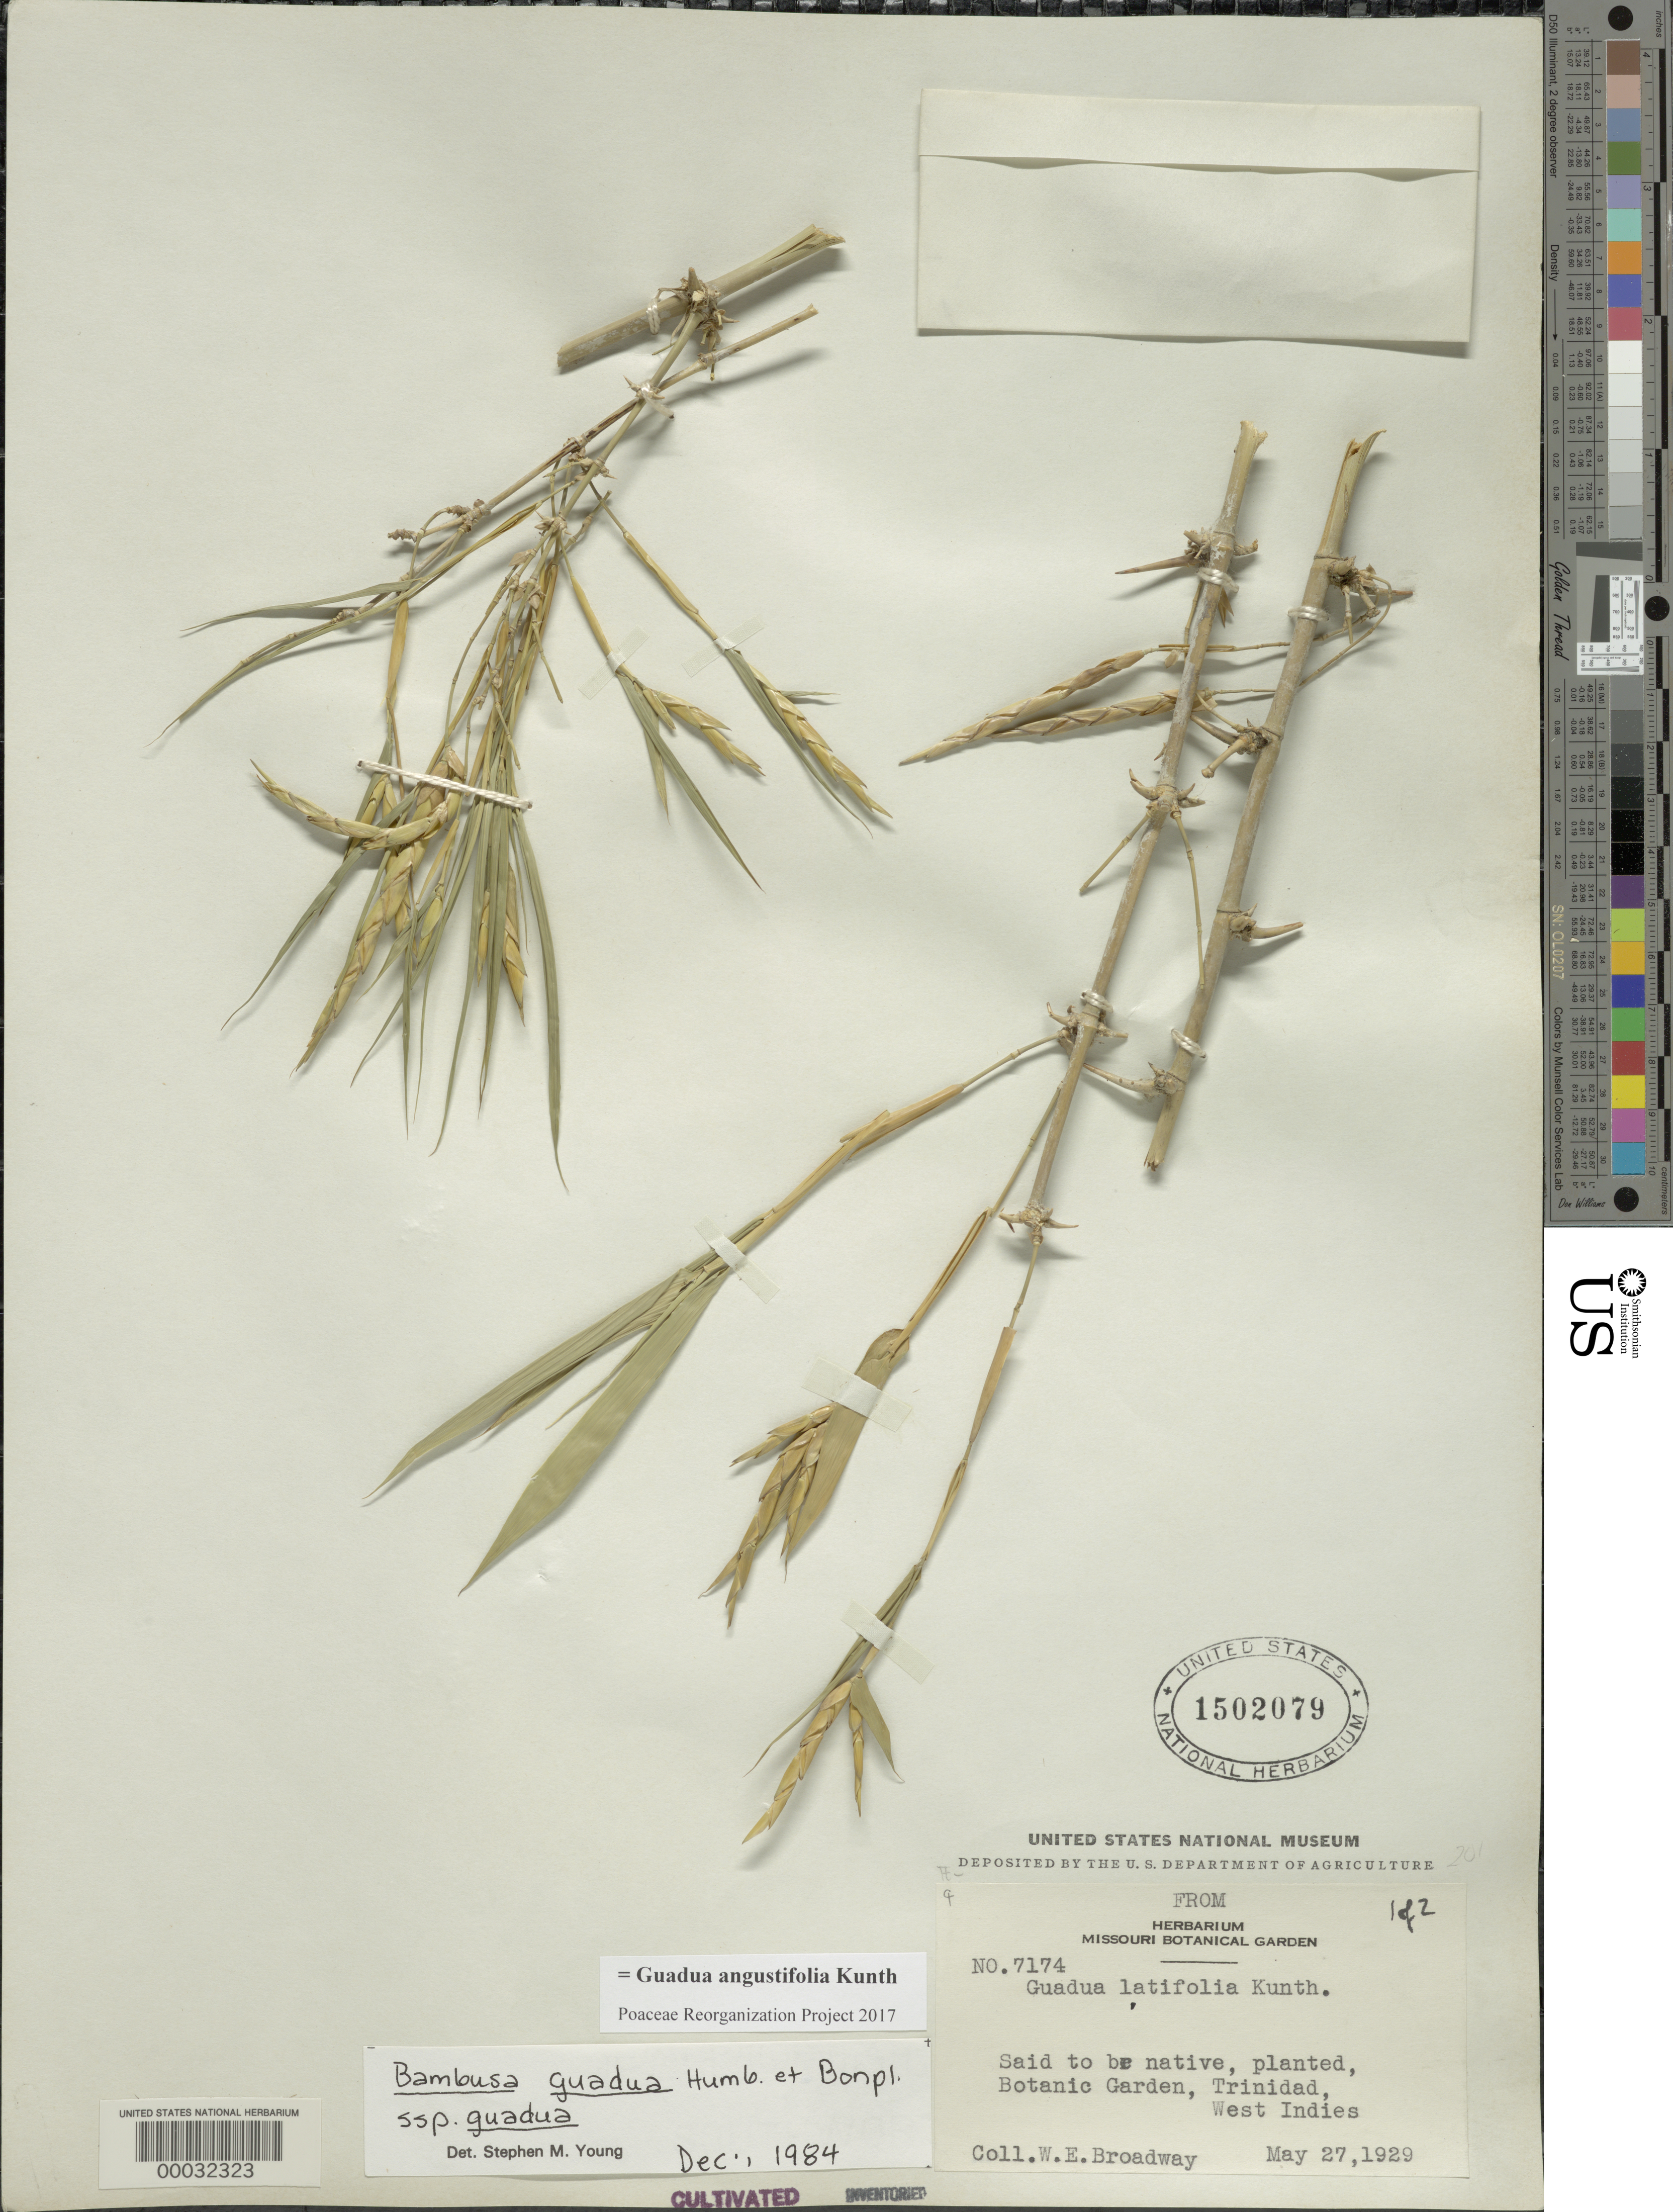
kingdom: Plantae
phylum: Tracheophyta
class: Liliopsida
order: Poales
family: Poaceae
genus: Guadua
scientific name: Guadua angustifolia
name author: Kunth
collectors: W. E. Broadway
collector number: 7174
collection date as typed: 27 May 1929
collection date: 1929-05-27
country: Trinidad and Tobago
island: Trinidad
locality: Botanic garden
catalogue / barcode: US 1502079